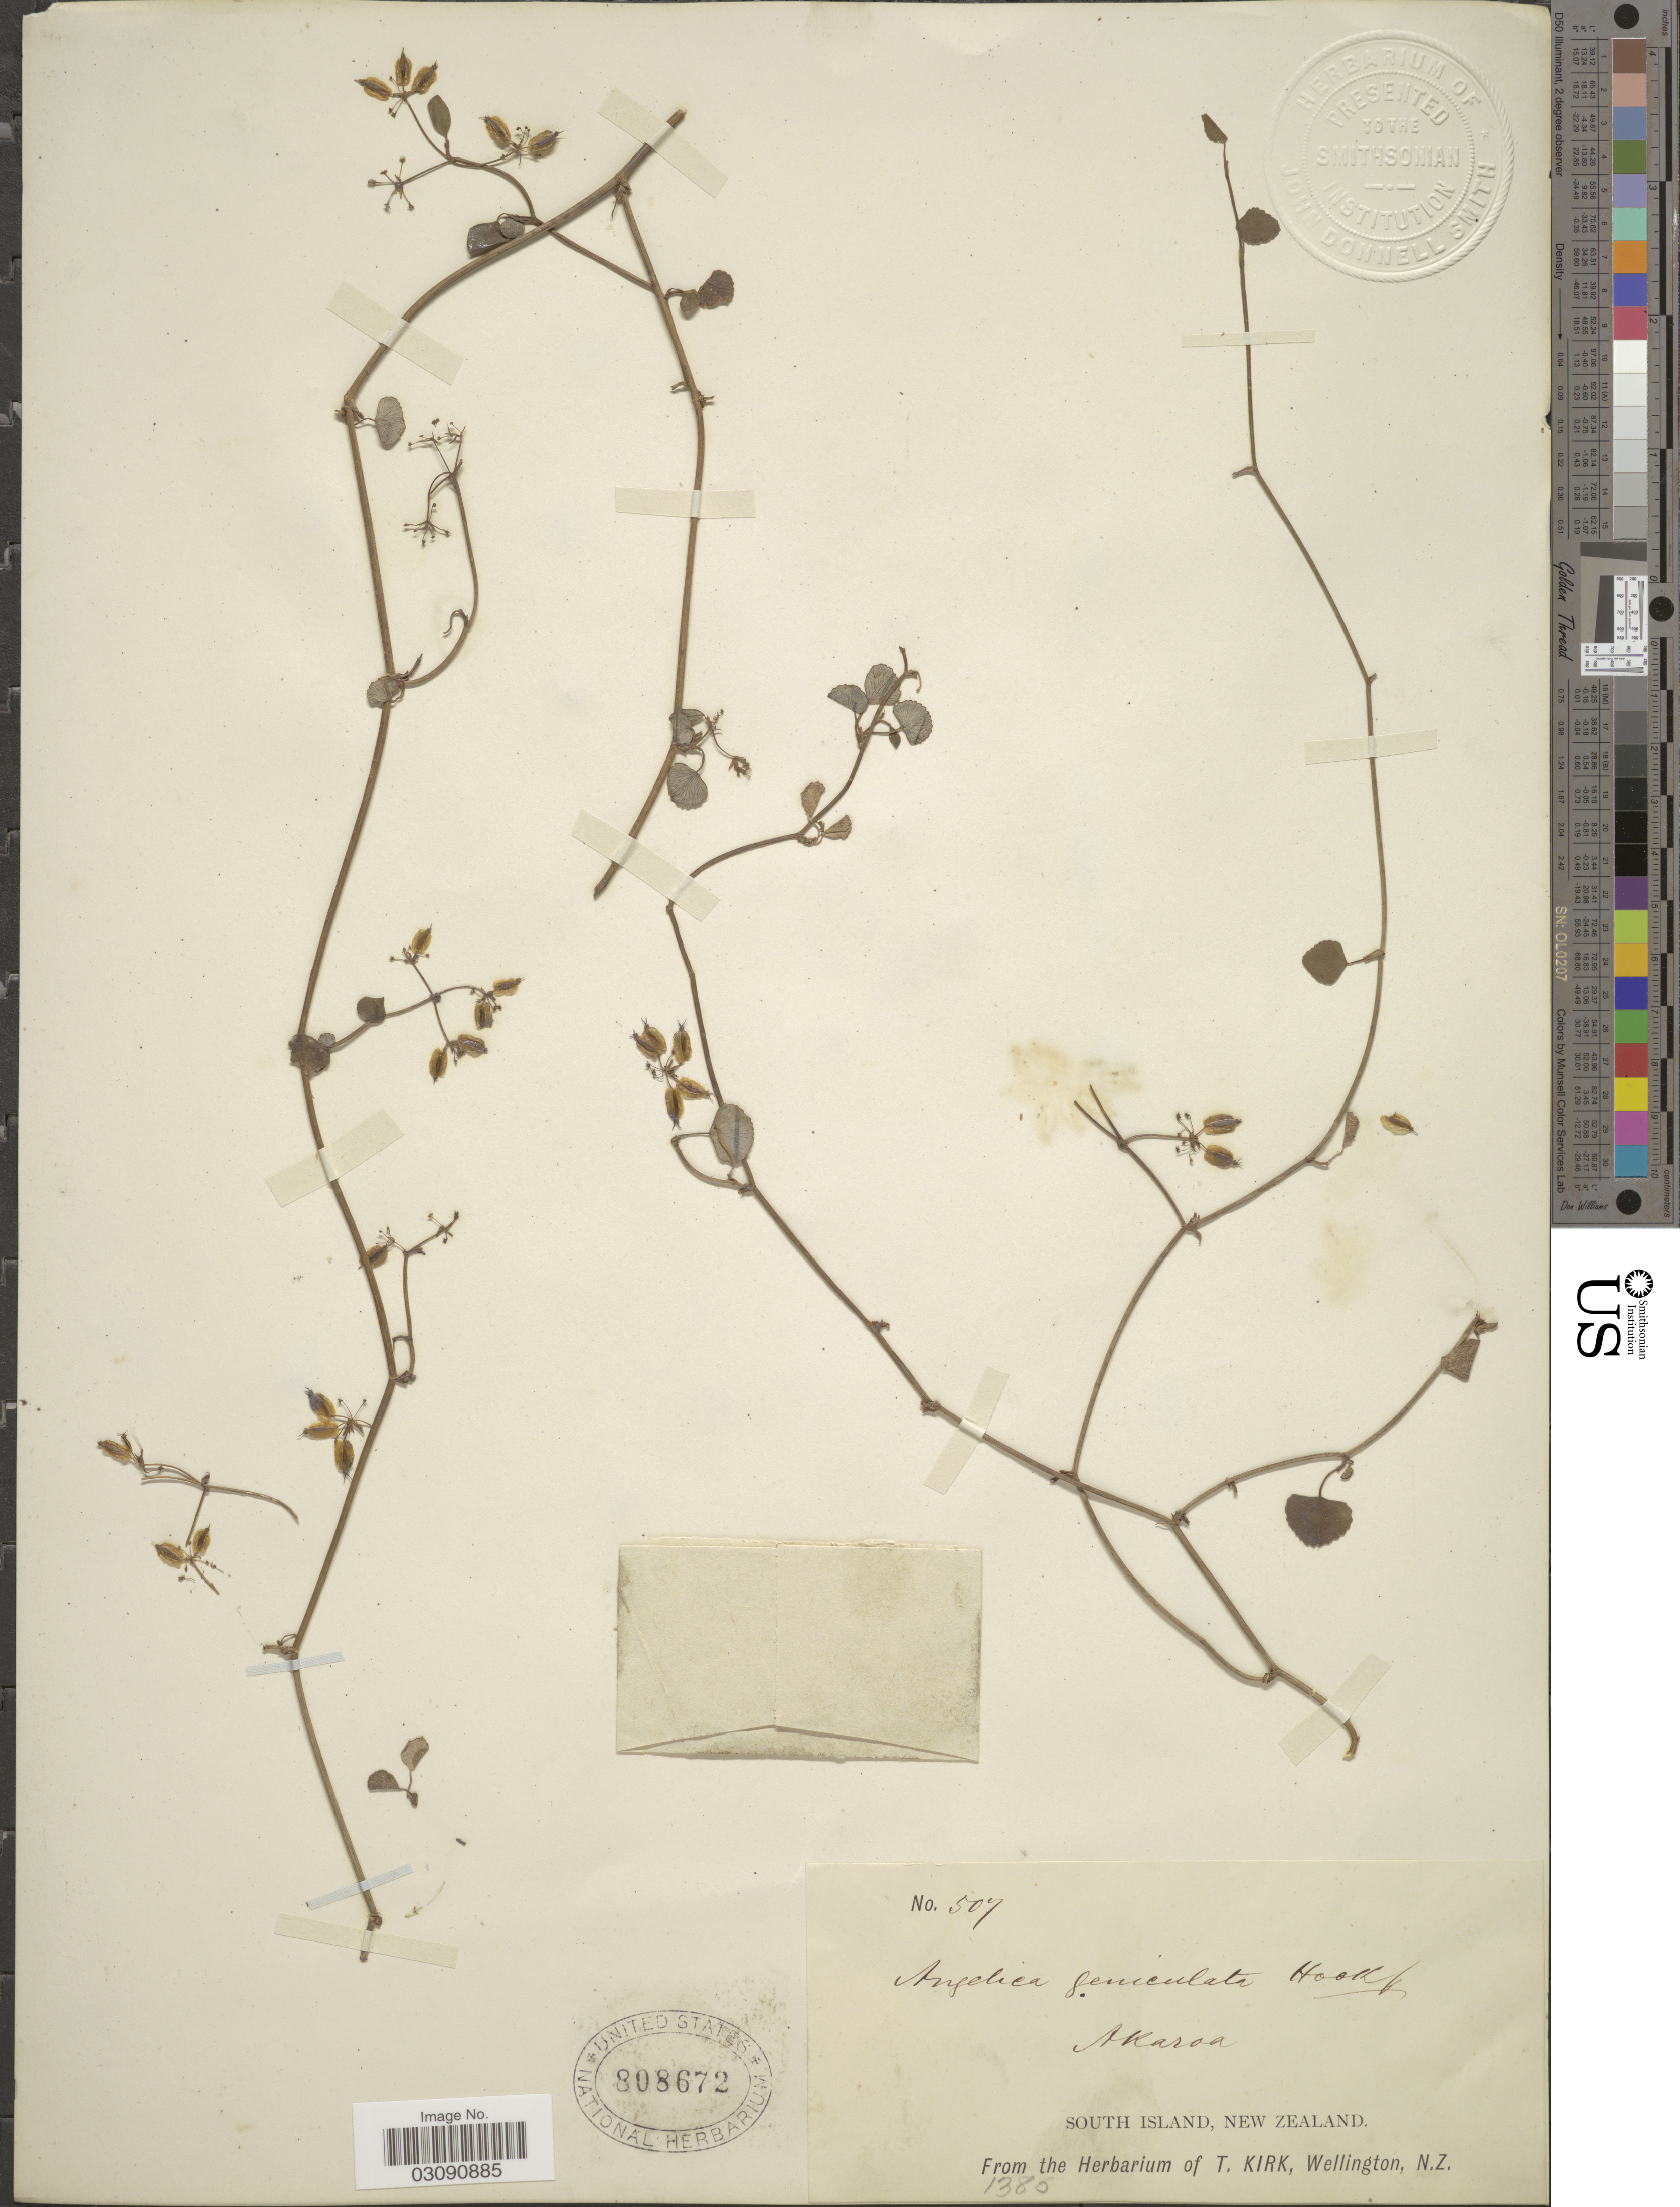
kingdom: Plantae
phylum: Tracheophyta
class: Magnoliopsida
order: Apiales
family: Apiaceae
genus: Scandia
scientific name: Scandia geniculata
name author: (G. Forst.) J.W. Dawson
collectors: ex Herb. T. Kirk, Wellington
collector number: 507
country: New Zealand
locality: Akaroa, South Island.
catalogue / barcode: US 808672